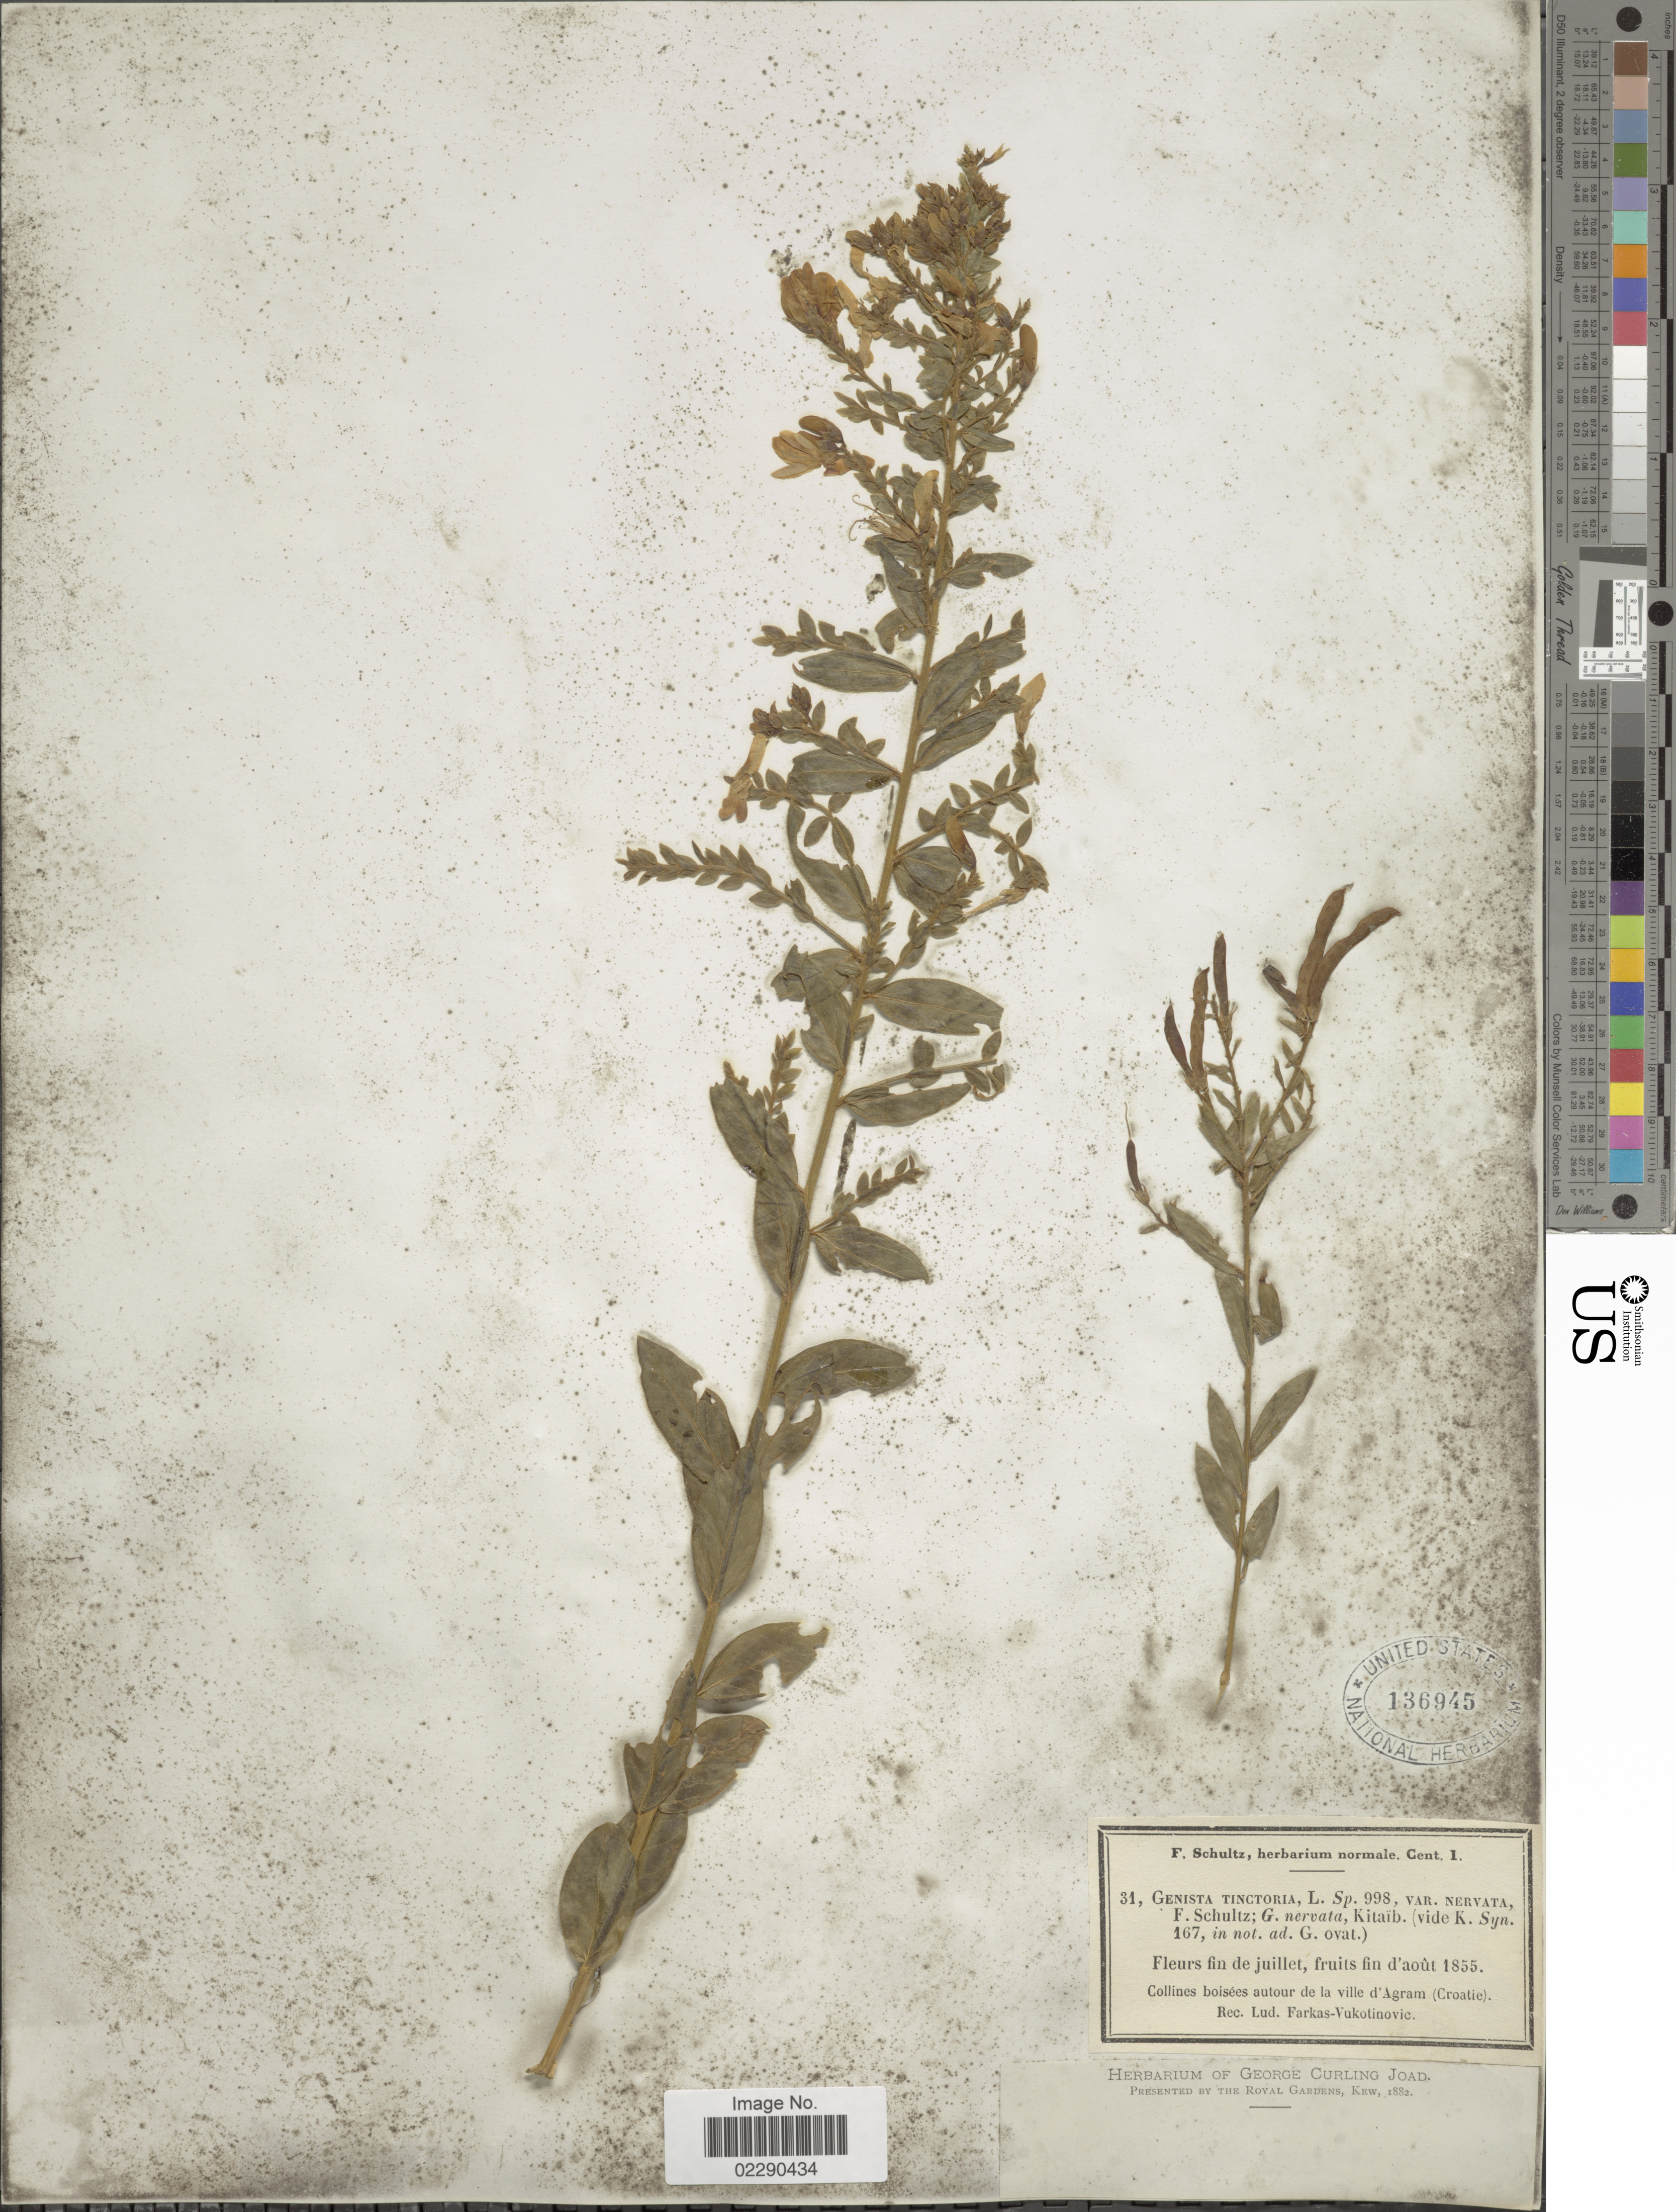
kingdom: Plantae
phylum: Tracheophyta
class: Magnoliopsida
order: Fabales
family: Fabaceae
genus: Genista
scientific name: Genista tinctoria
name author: L.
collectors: F. Schultz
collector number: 31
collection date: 1855-07/1855-08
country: Croatia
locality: Ville d'Agram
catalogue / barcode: US 136945